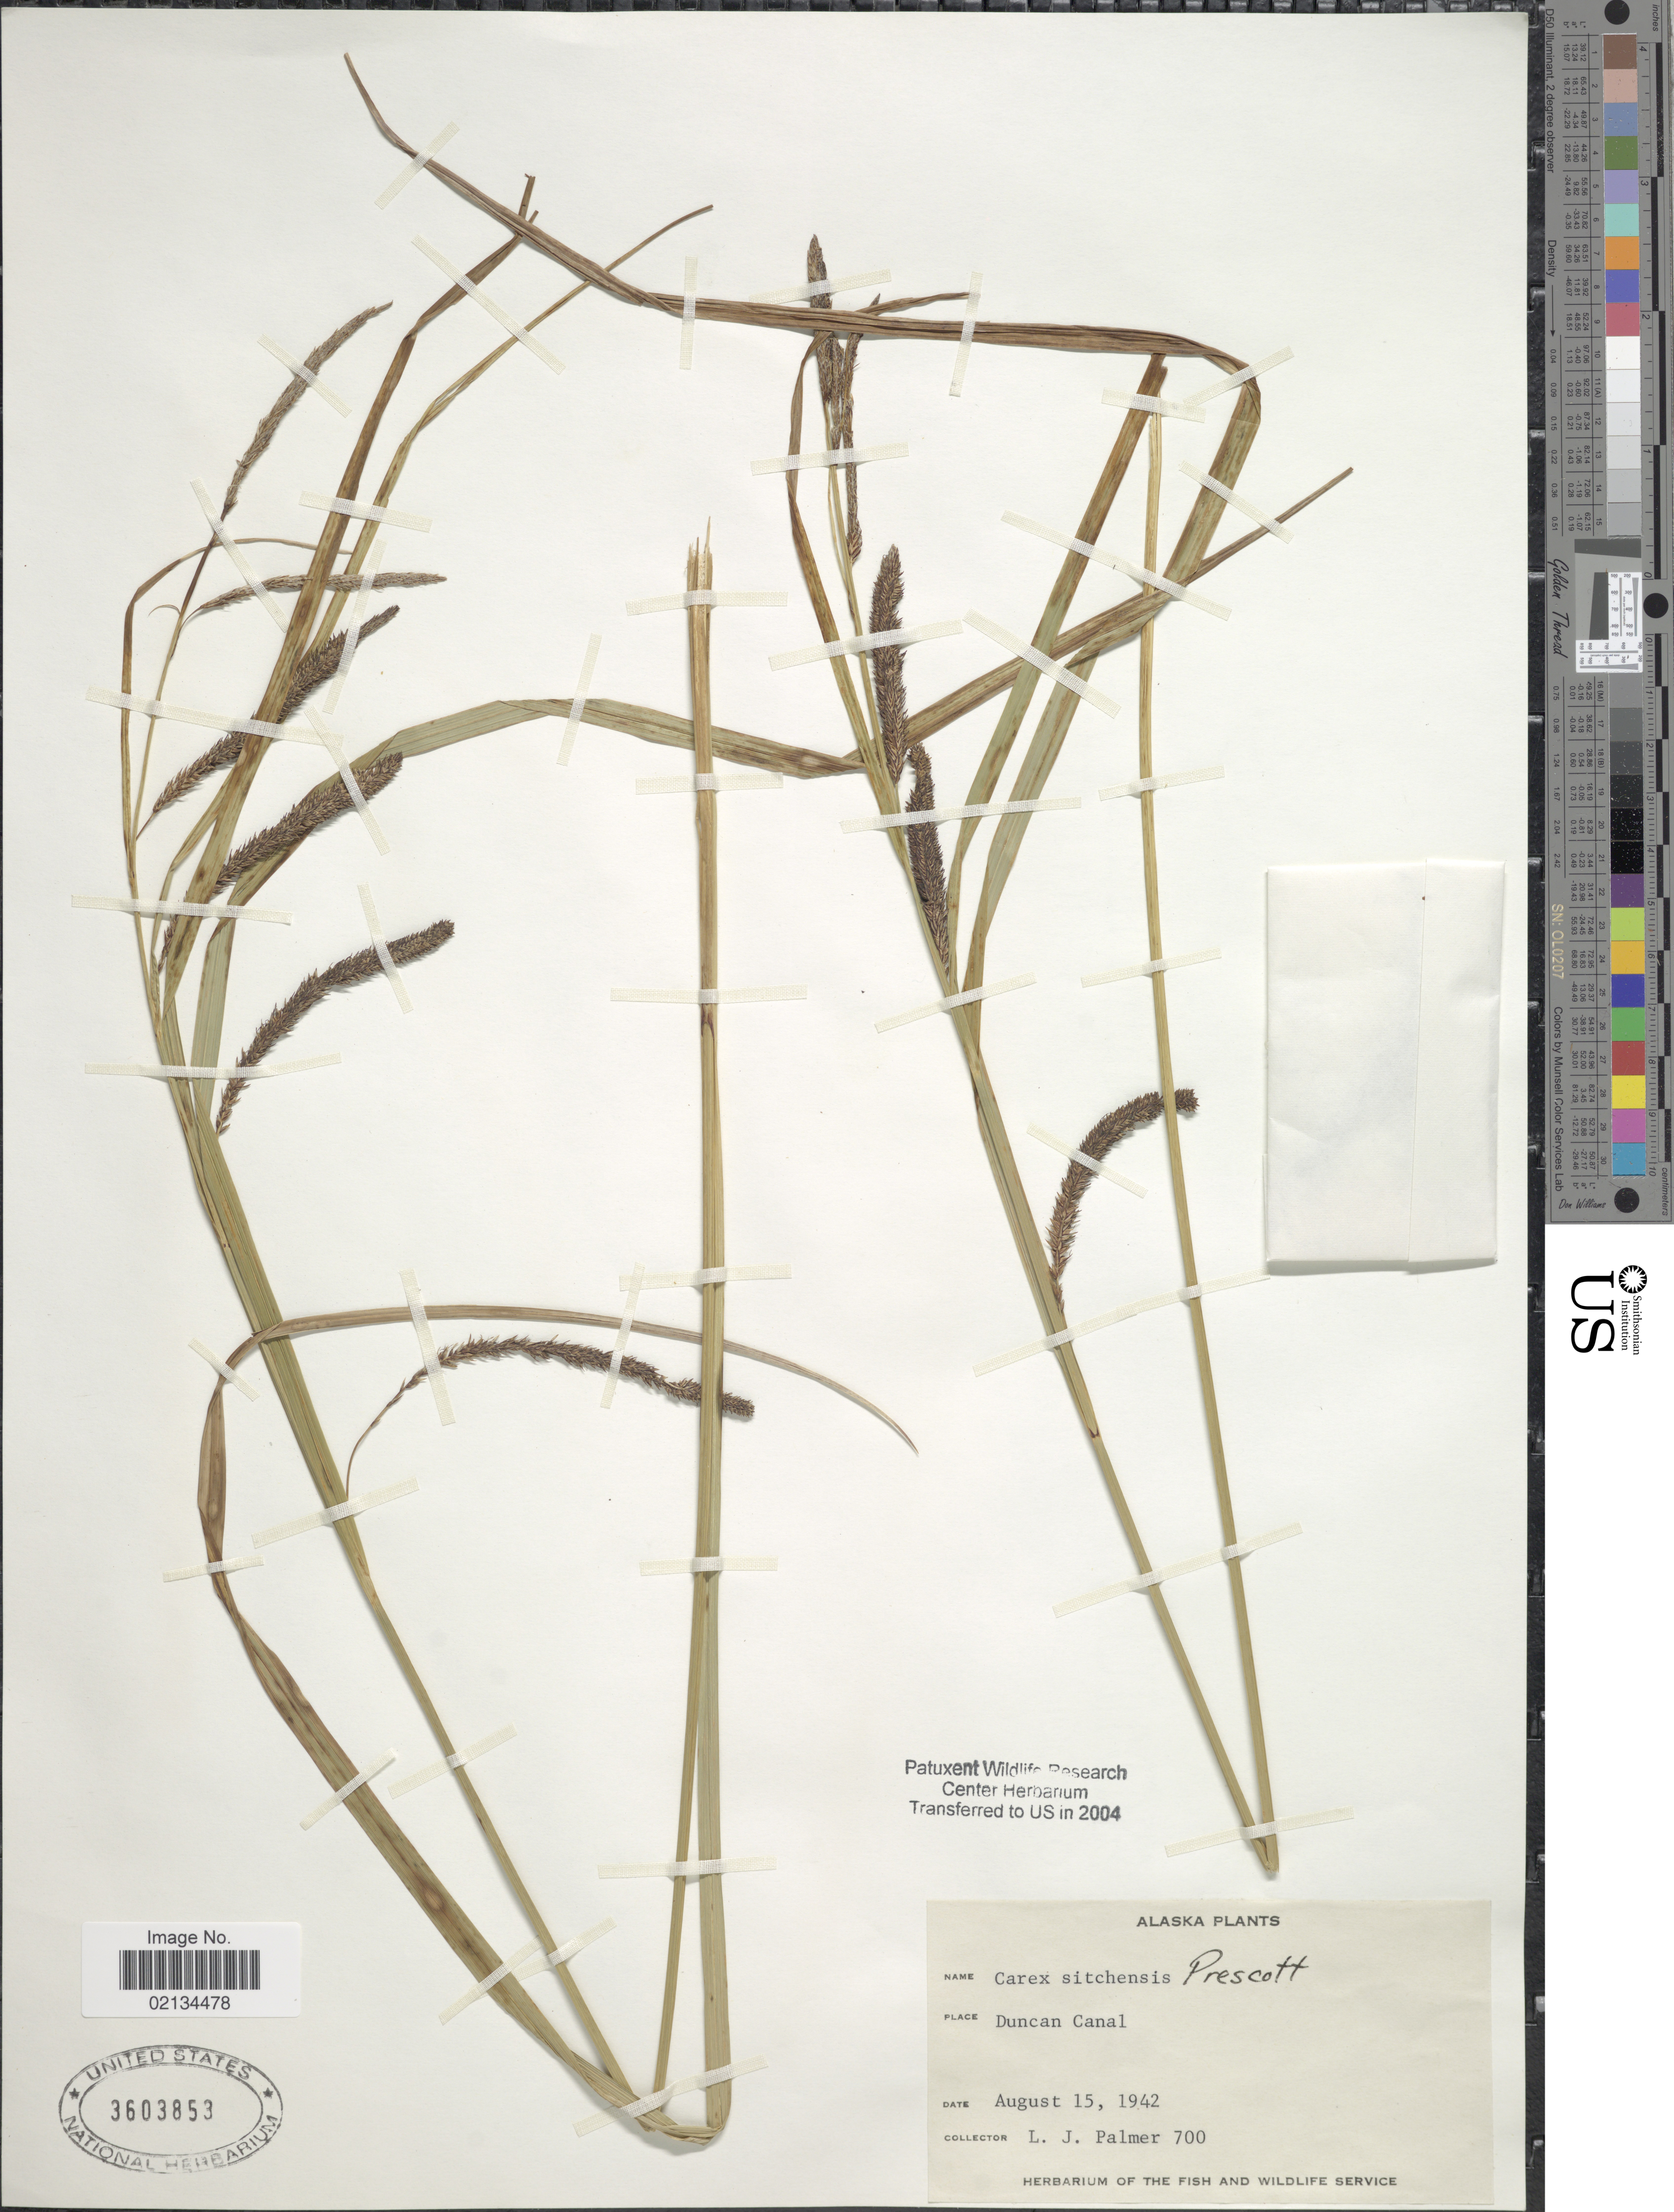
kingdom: Plantae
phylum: Tracheophyta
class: Liliopsida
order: Poales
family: Cyperaceae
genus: Carex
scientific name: Carex aquatilis var. dives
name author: (Holm) Kük.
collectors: L. J. Palmer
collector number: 700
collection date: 1942-08-15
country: United States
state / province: Alaska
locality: Duncan Canal.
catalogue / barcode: US 3603853